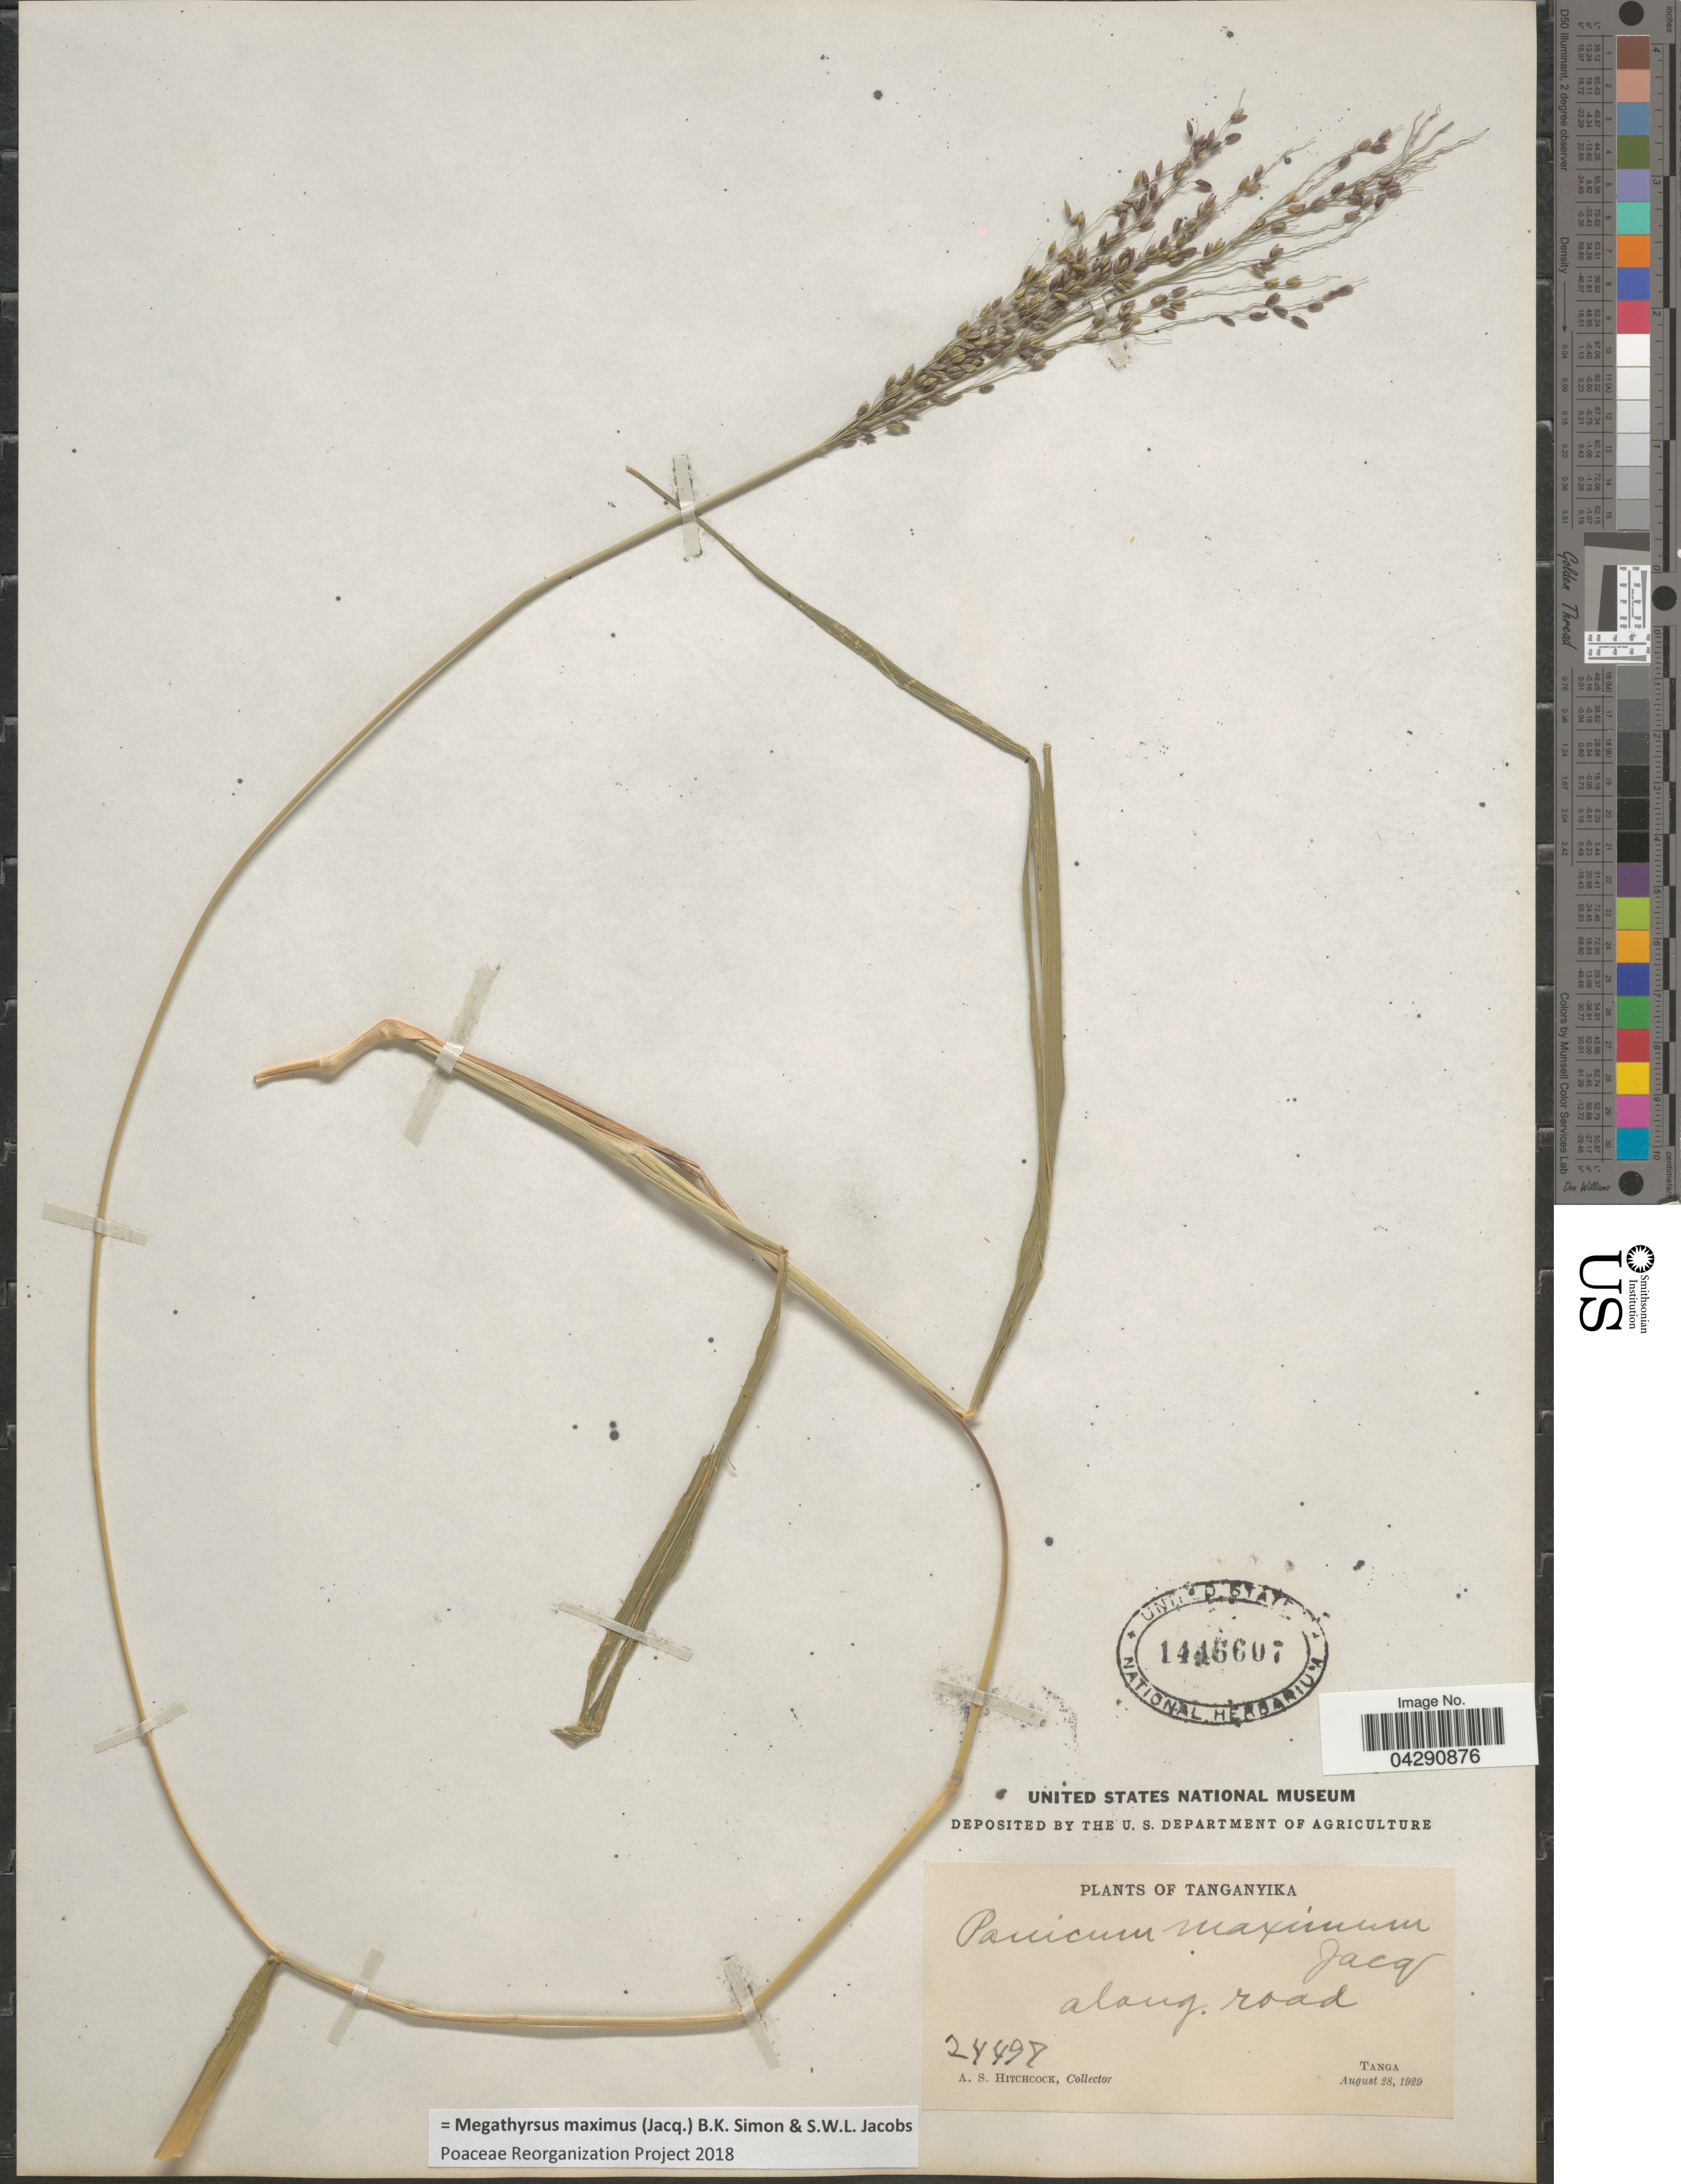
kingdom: Plantae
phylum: Tracheophyta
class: Liliopsida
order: Poales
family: Poaceae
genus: Megathyrsus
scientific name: Megathyrsus maximus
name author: (Jacq.) B.K. Simon & S.W.L. Jacobs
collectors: A. S. Hitchcock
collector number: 24497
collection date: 1929-08-28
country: Tanzania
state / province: Tanga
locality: Tanganyika.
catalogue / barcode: US 1446607